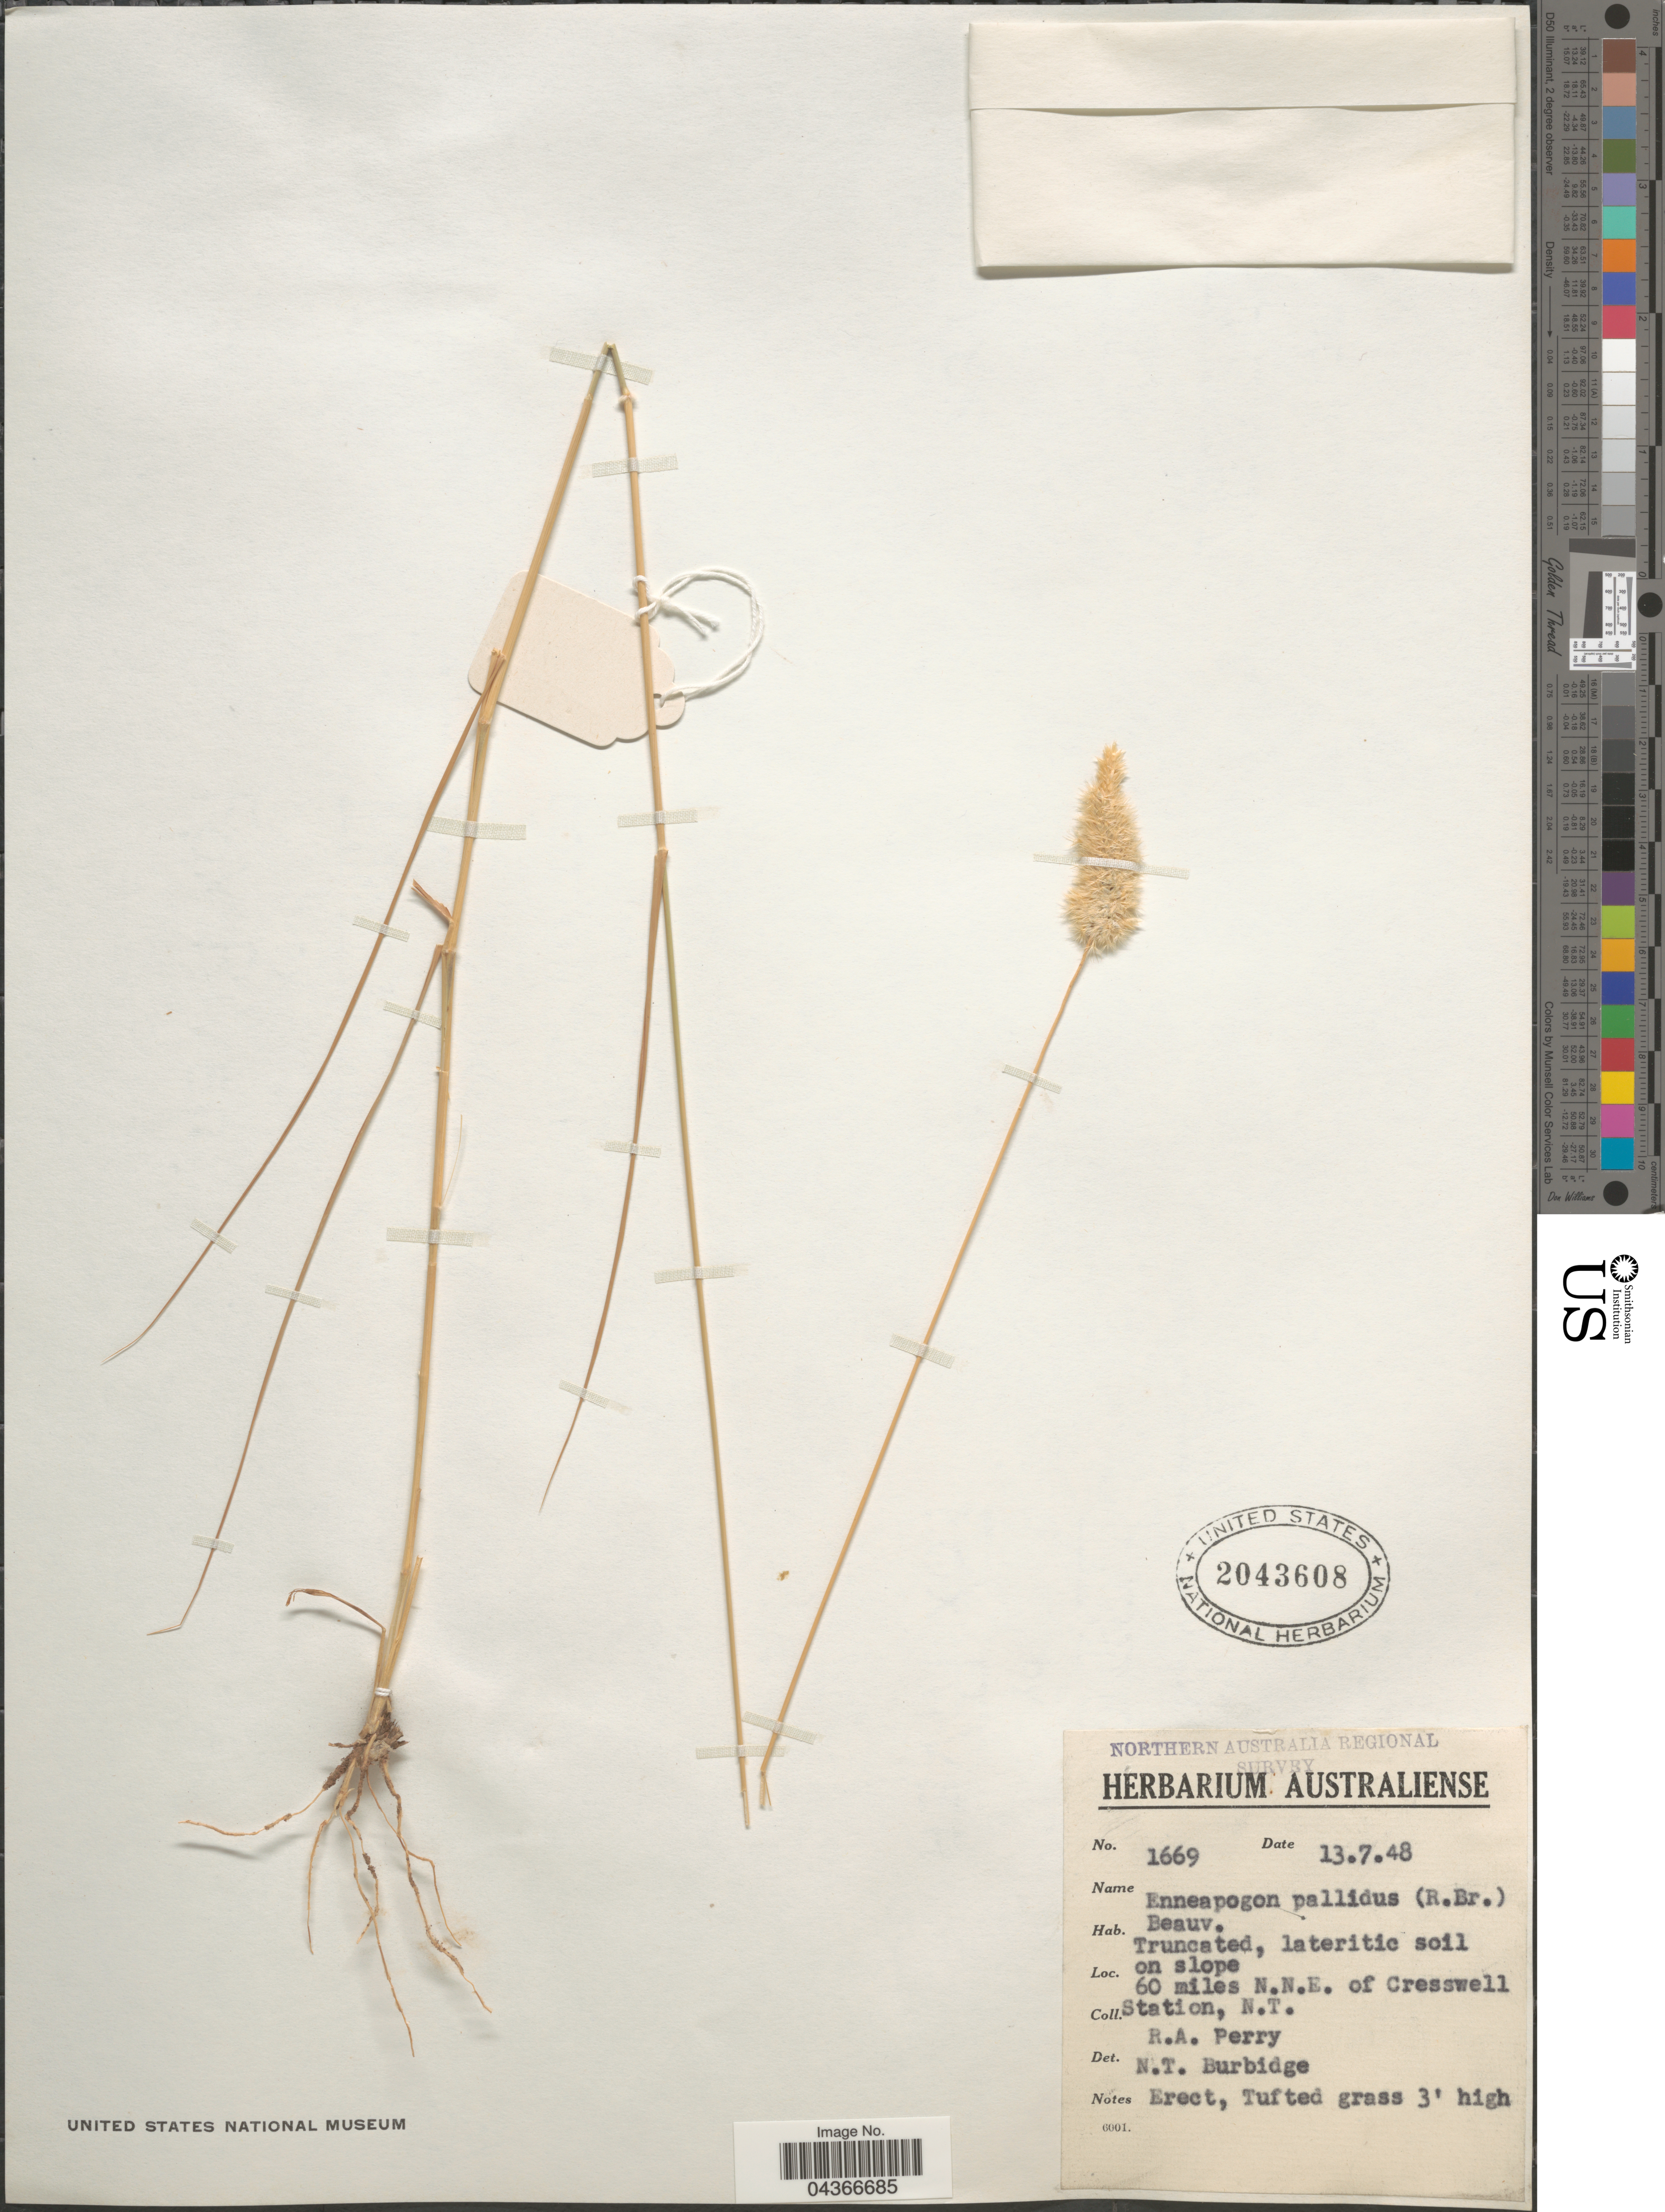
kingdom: Plantae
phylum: Tracheophyta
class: Liliopsida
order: Poales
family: Poaceae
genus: Enneapogon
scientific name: Enneapogon pallidus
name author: (R. Br.) P. Beauv.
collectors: Perry, R. A.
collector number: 1669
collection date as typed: Transcribed d/m/y: 13/7/48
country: Australia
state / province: Northern Territory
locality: Northern Australia Regional Survey. 60 miles N.N.E. of Cresswell Station.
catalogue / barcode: US 2043608